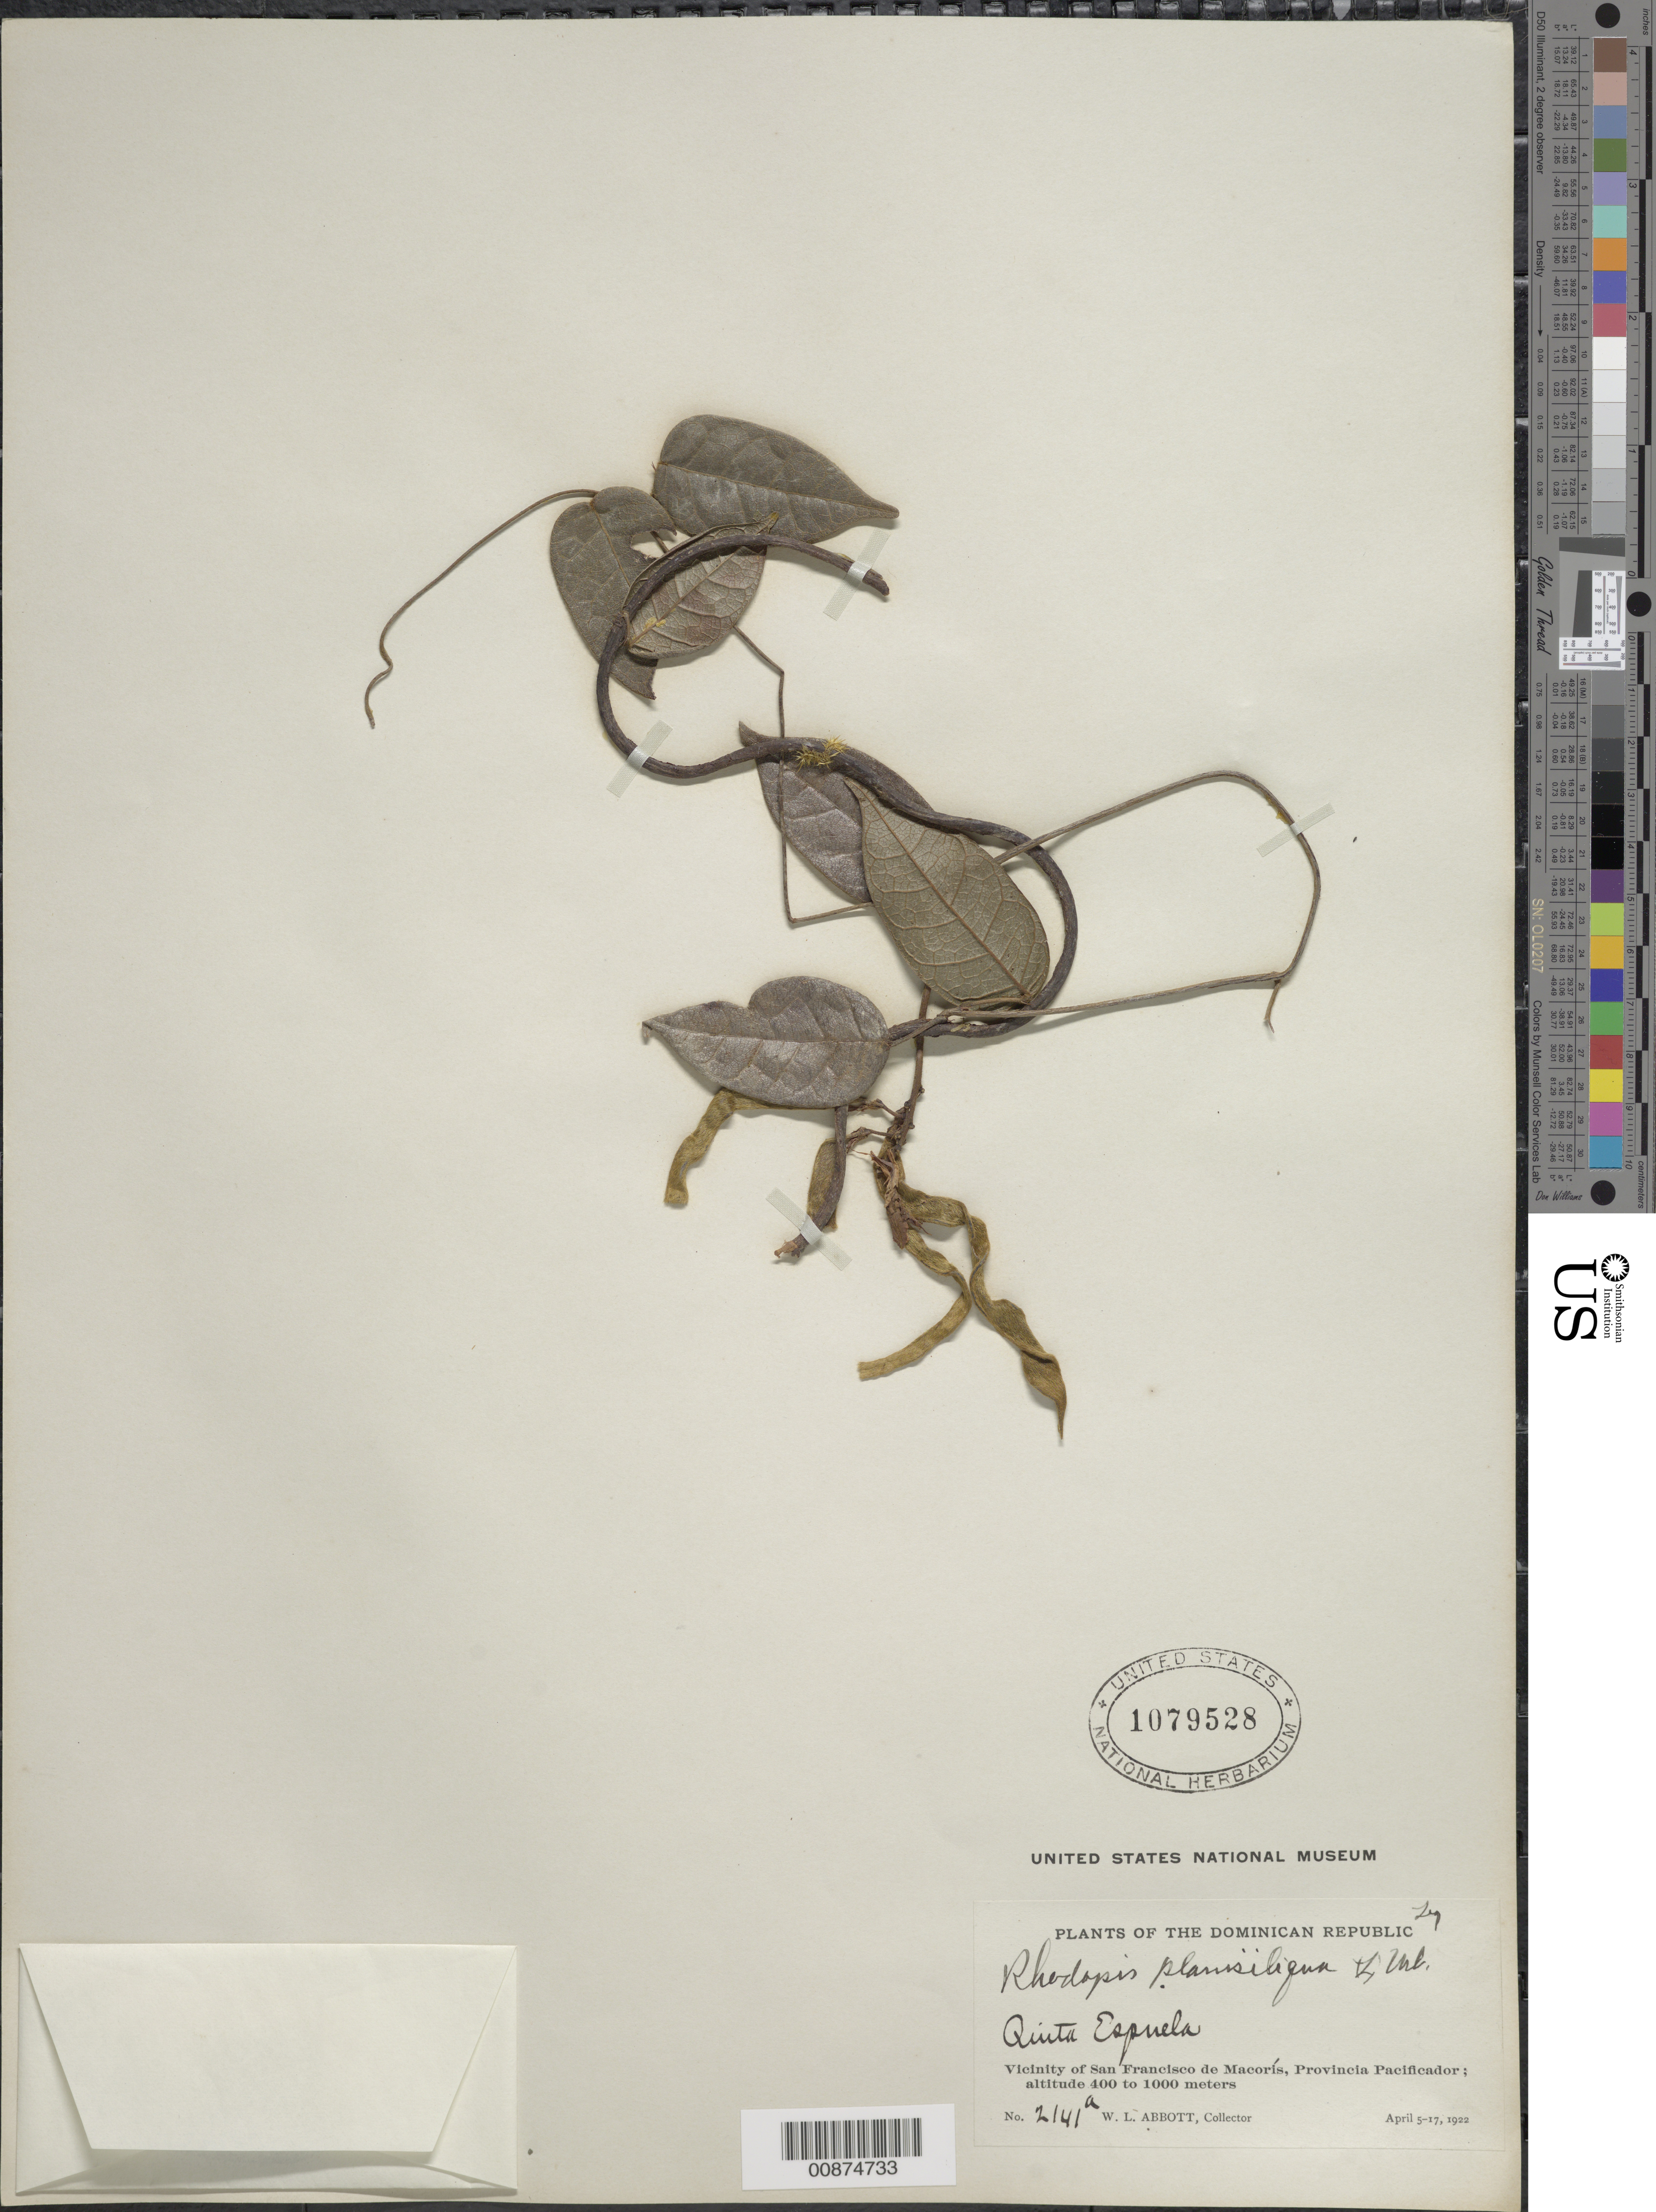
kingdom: Plantae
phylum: Tracheophyta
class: Magnoliopsida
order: Fabales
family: Fabaceae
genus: Rhodopis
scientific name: Rhodopis planisiliqua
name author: (L.) Urb.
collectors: W. L. Abbott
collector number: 2141a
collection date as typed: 05 Apr 1922 to 17 Apr 1922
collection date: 1922-04-05/1922-04-17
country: Dominican Republic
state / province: Duarte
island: Hispaniola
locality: Quita Espuela. Vicinity of San Francisco de Macorís, Provincia Pacificador (obsolete).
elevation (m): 400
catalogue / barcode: US 1079528